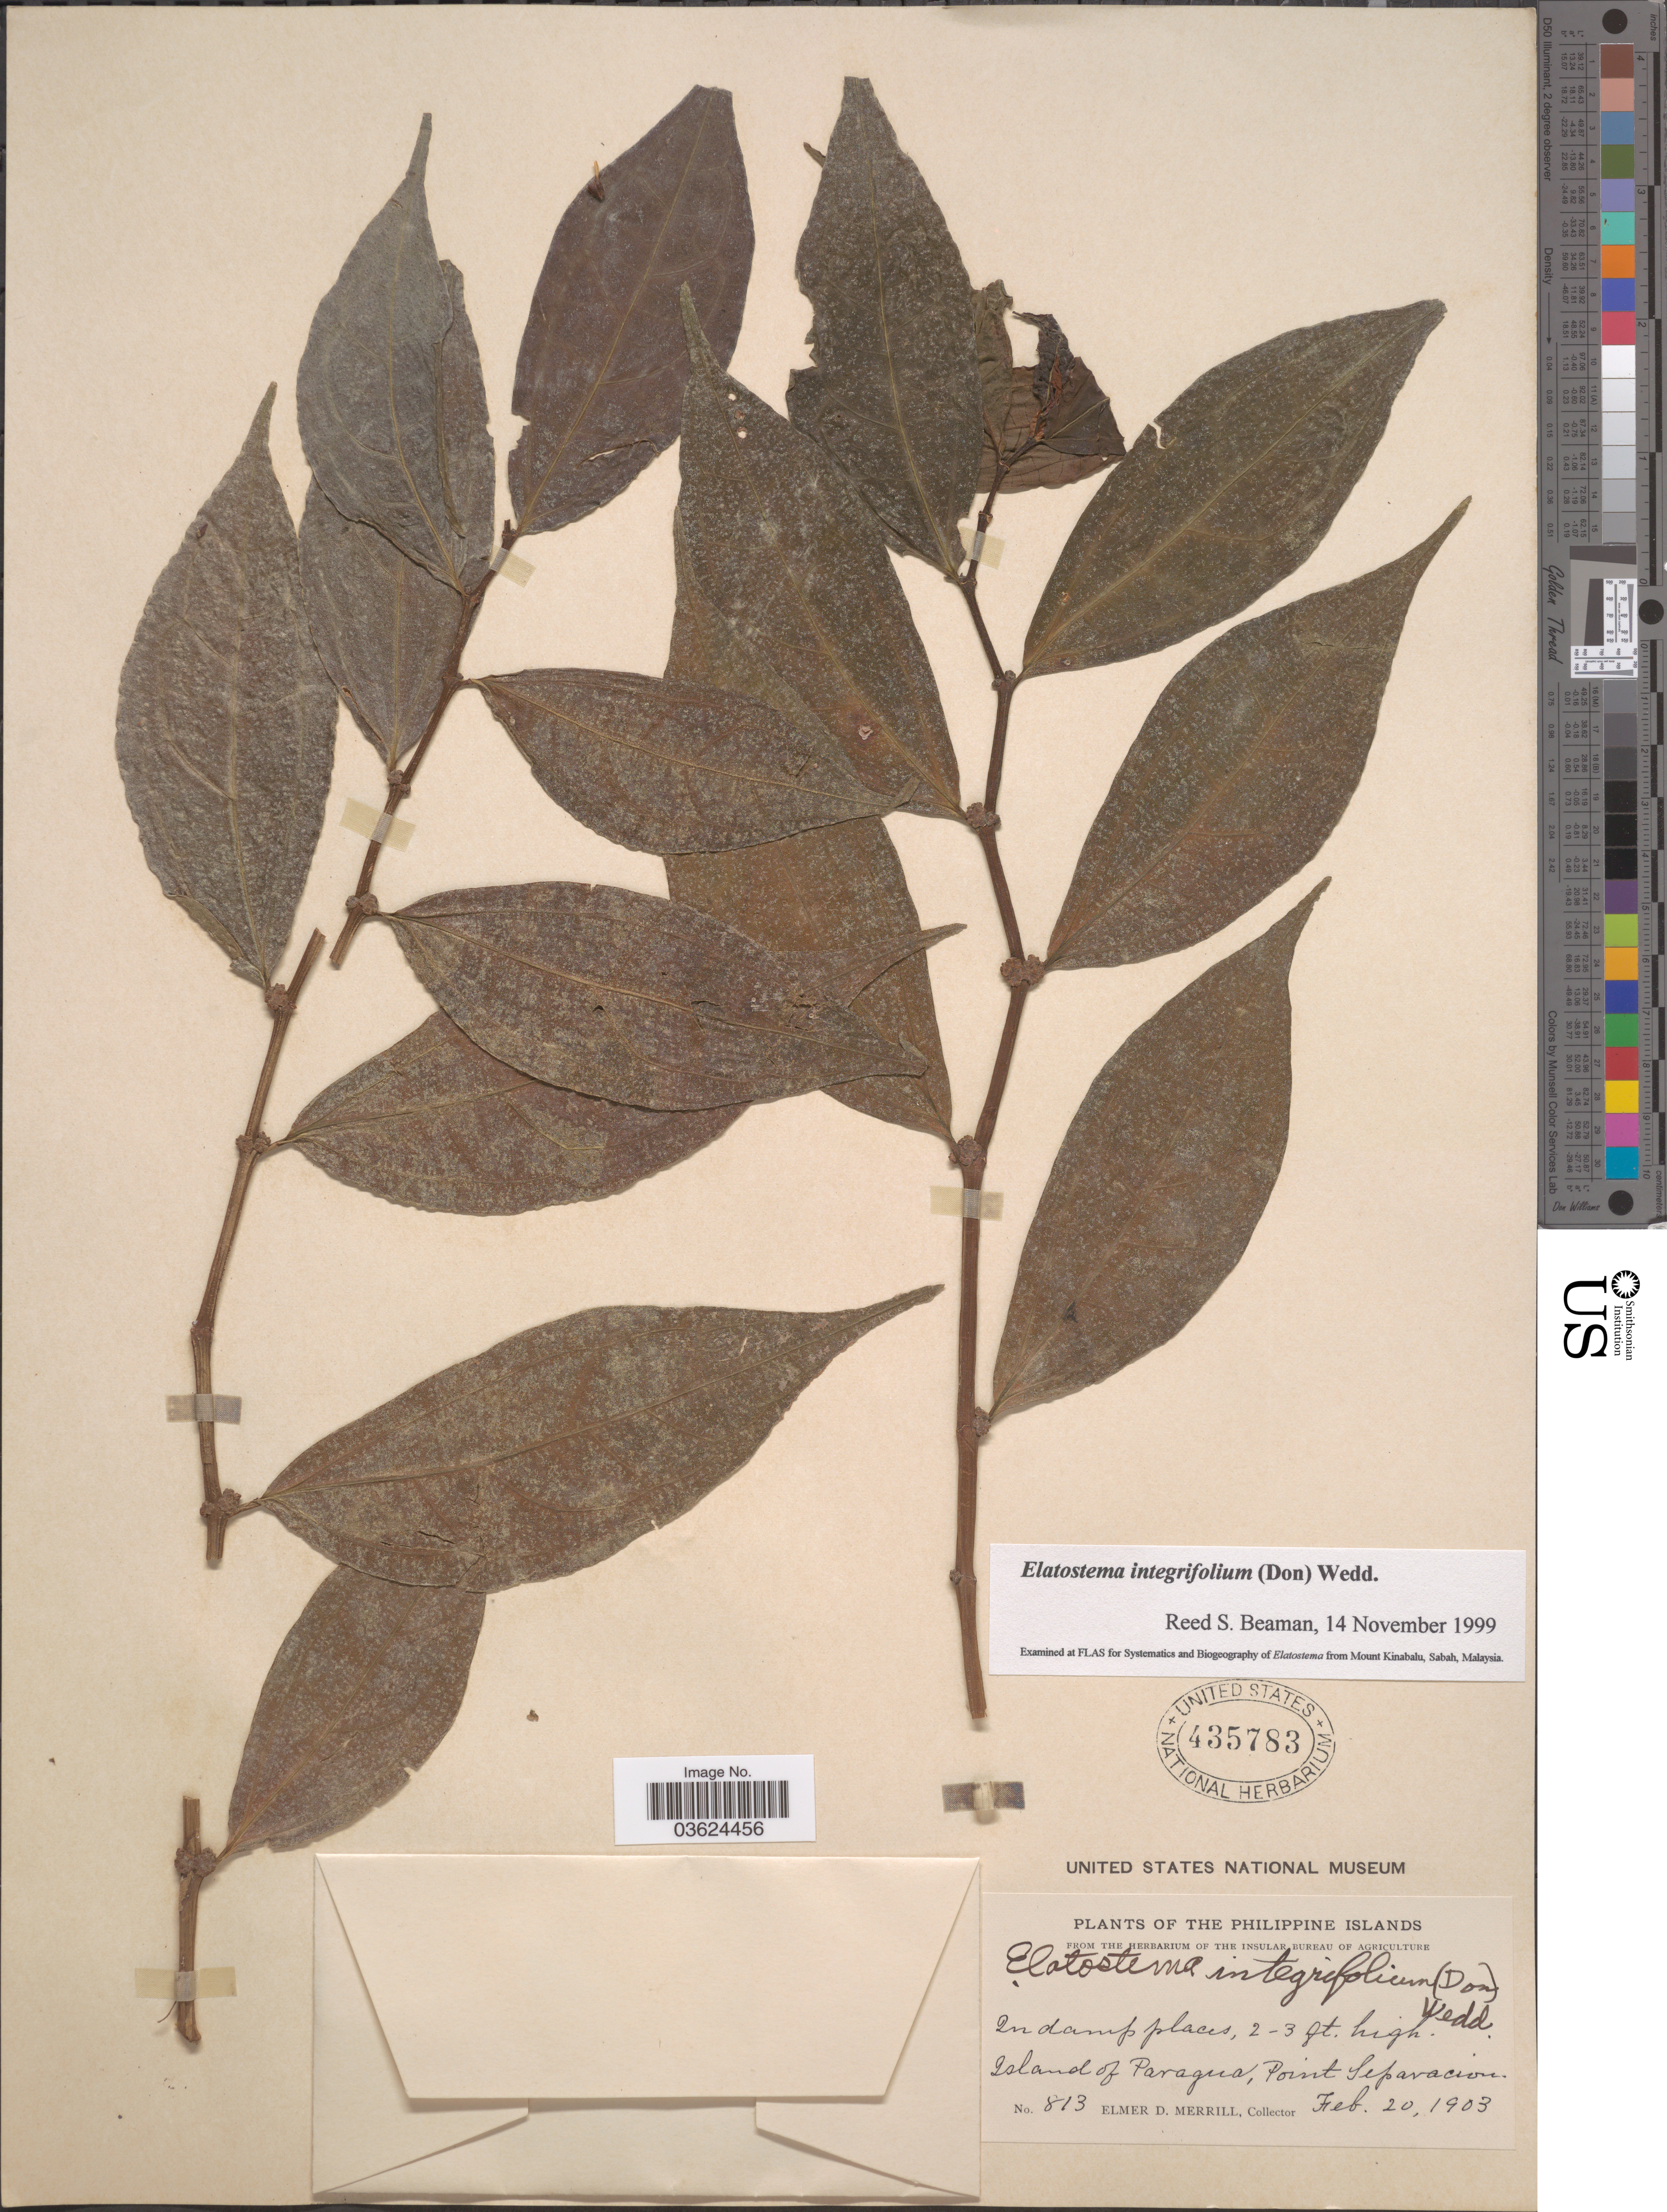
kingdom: Plantae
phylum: Tracheophyta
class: Magnoliopsida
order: Rosales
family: Urticaceae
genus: Elatostema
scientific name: Elatostema integrifolium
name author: (D. Don) Wedd.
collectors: E. D. Merrill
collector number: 813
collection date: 1903-02-20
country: Philippines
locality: The Philippine Islands. Island of Paragua, Point Separacion.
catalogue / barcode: US 435783